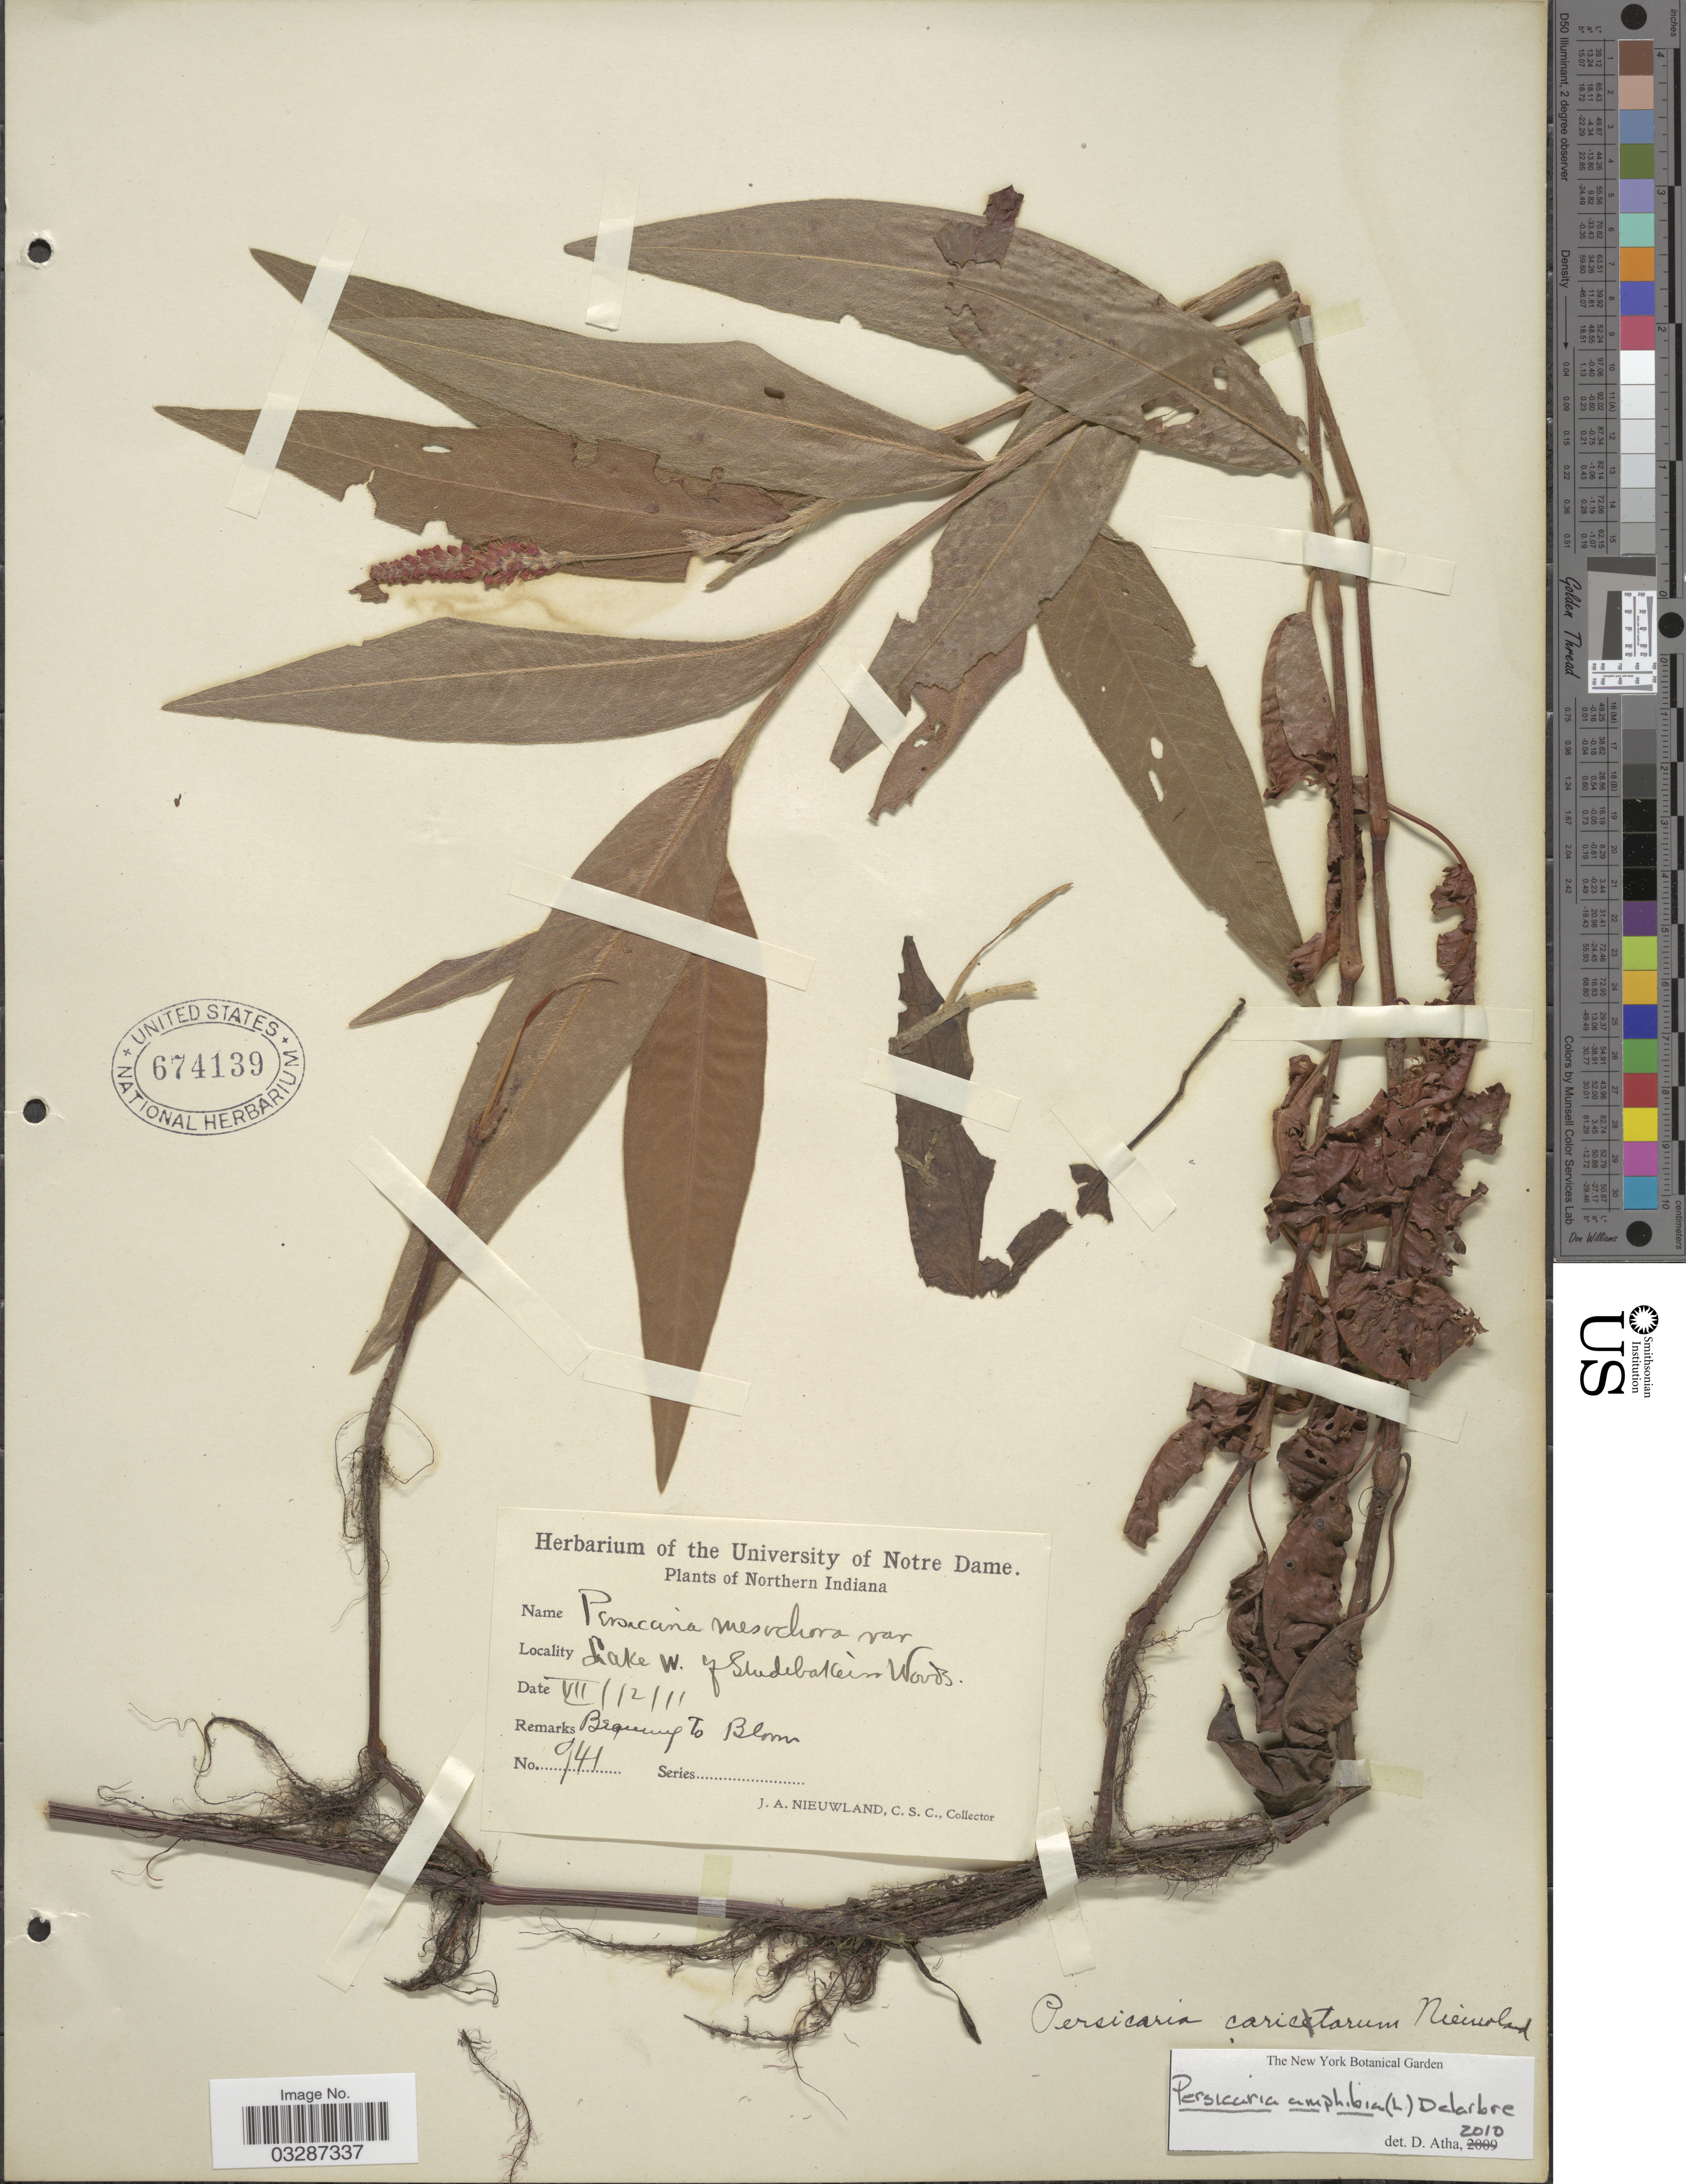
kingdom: Plantae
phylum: Tracheophyta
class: Magnoliopsida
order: Caryophyllales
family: Polygonaceae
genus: Persicaria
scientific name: Persicaria amphibia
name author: (L.) Delarbre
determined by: Atha, D. E.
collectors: J. A. Nieuwland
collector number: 941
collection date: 1911-07-12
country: United States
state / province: Indiana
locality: Northern Indiana. Lake W. of Studebakers Woods.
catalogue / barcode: US 674139